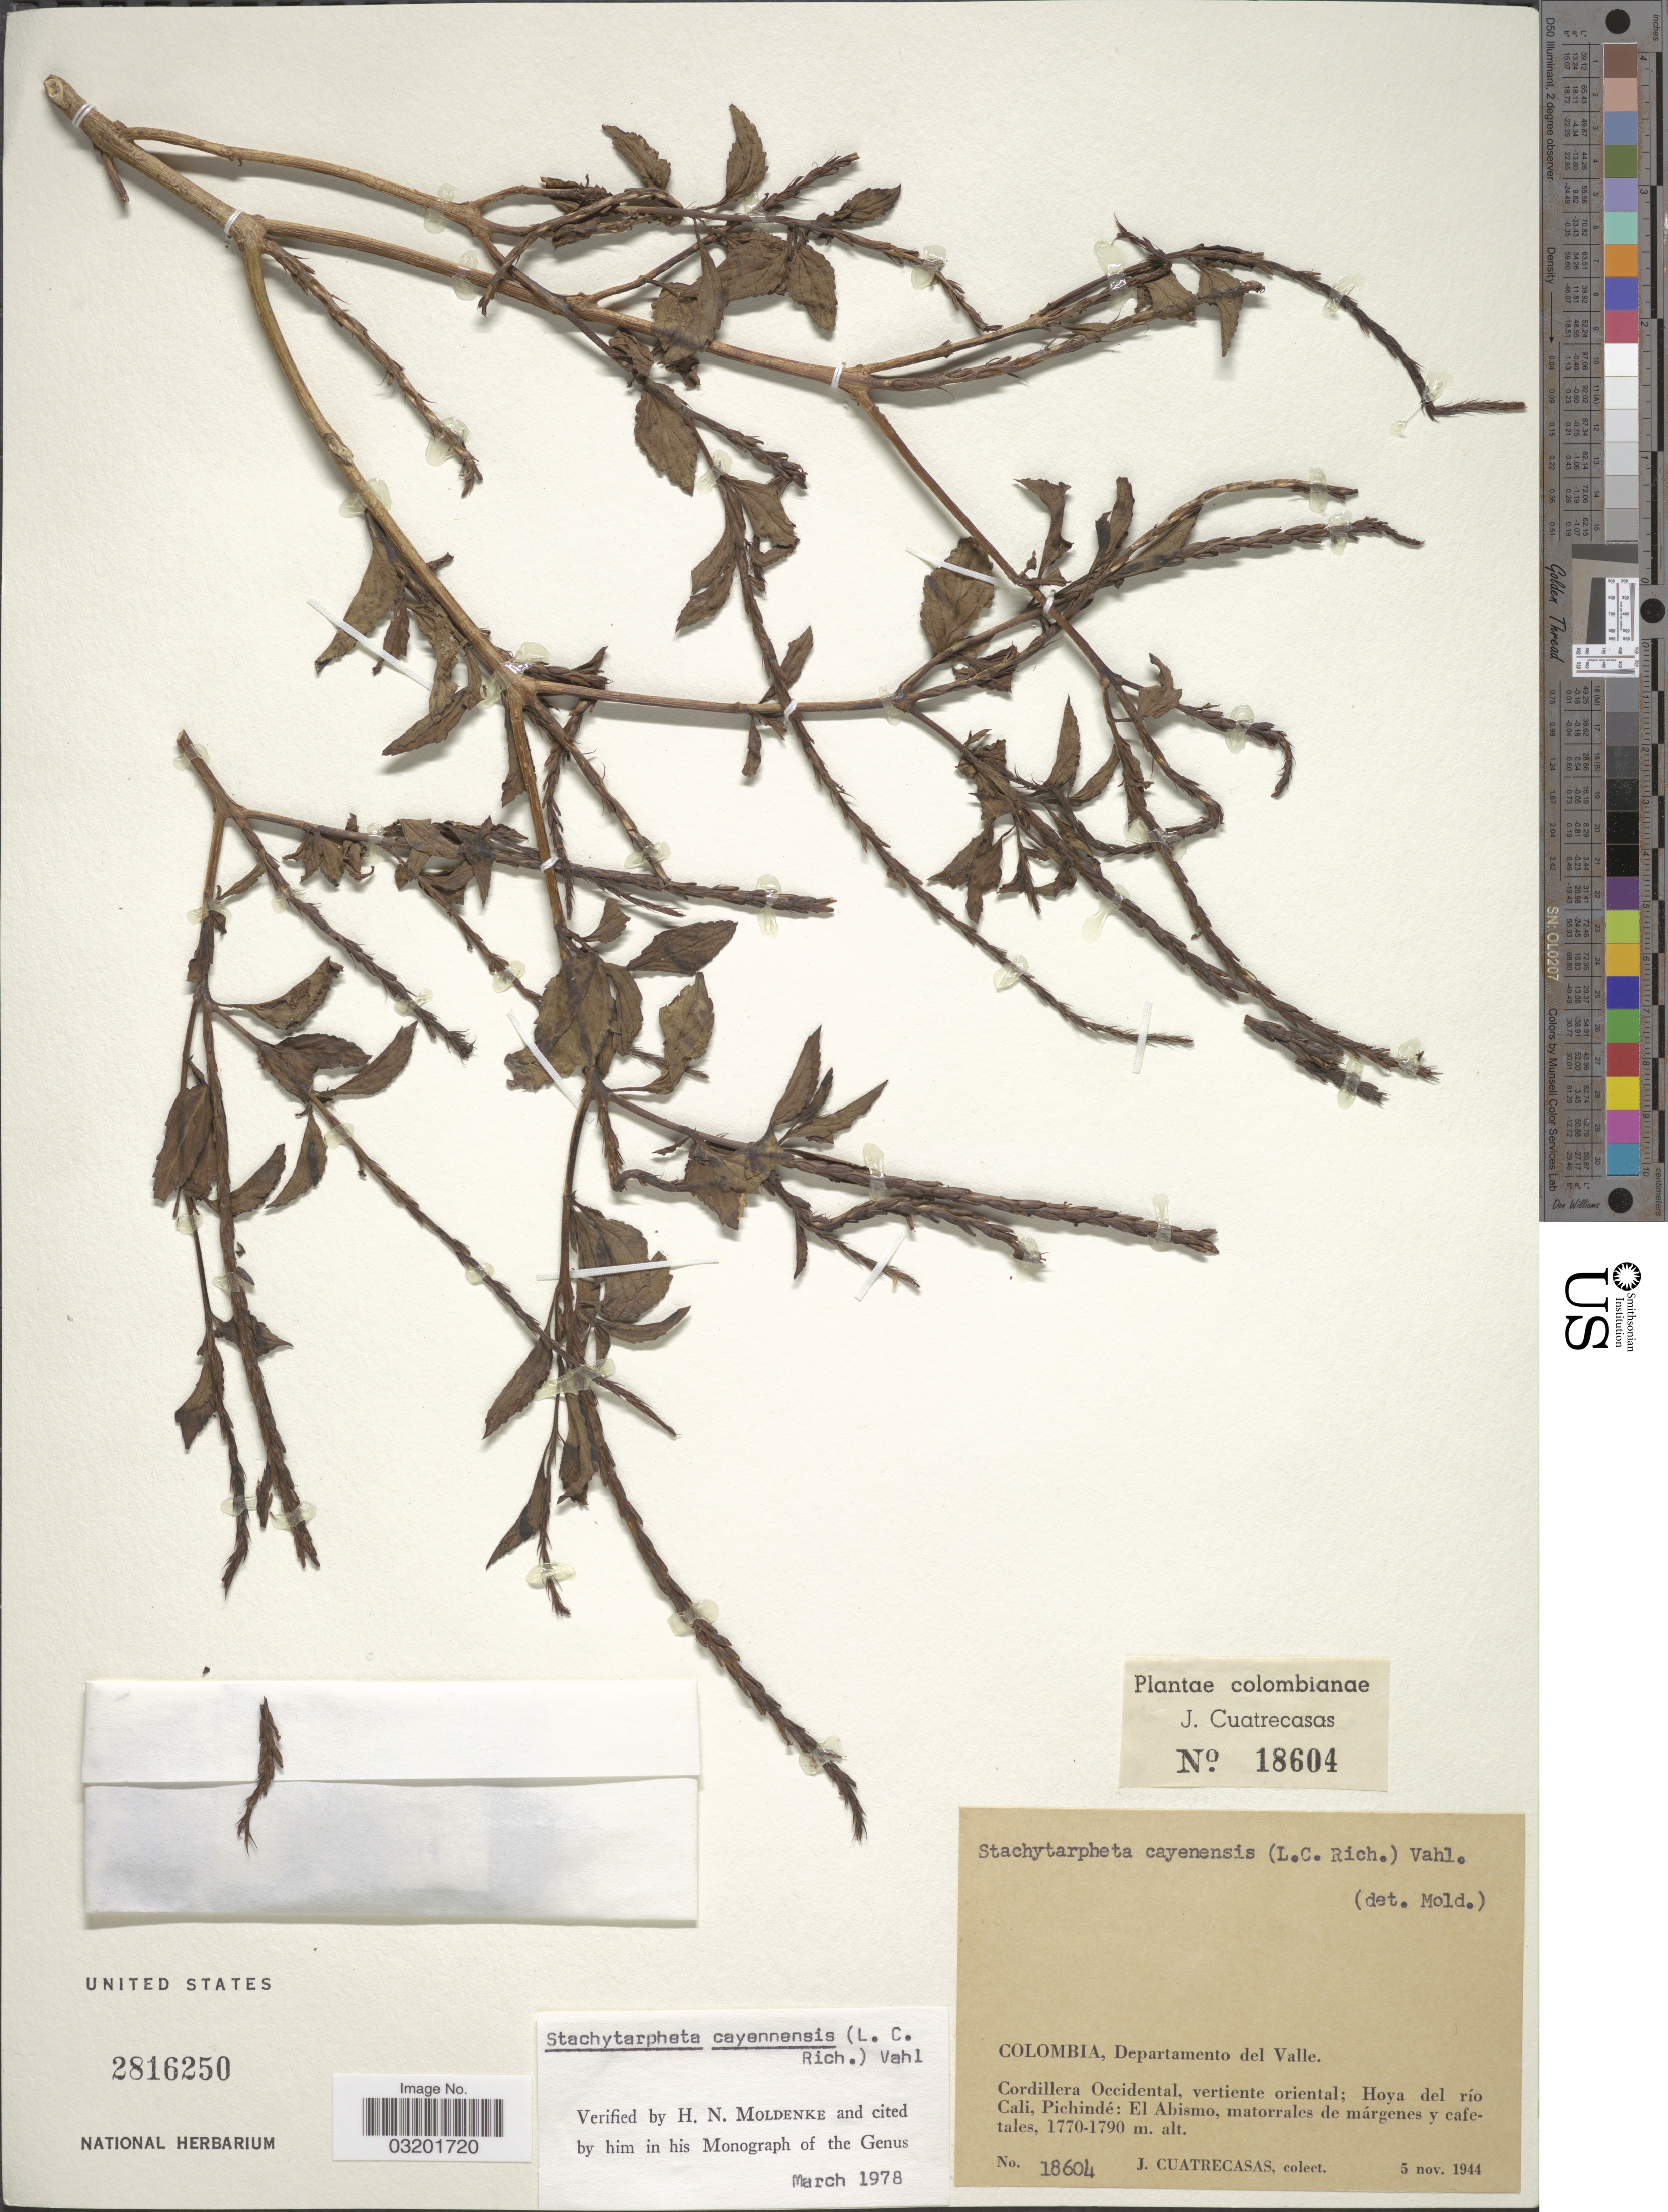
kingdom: Plantae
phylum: Tracheophyta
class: Magnoliopsida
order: Lamiales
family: Verbenaceae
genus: Stachytarpheta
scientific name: Stachytarpheta cayennensis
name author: (Rich.) Vahl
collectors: J. Cuatrecasas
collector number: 18604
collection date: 1944-11-05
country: Colombia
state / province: Valle del Cauca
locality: Departamento del Valle. Cordillera Occidental, vertiente oriental; Hoya del río Cali, Pichindé: El Abismo, matorrales de márgenes y cafetales.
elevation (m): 1770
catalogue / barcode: US 2816250